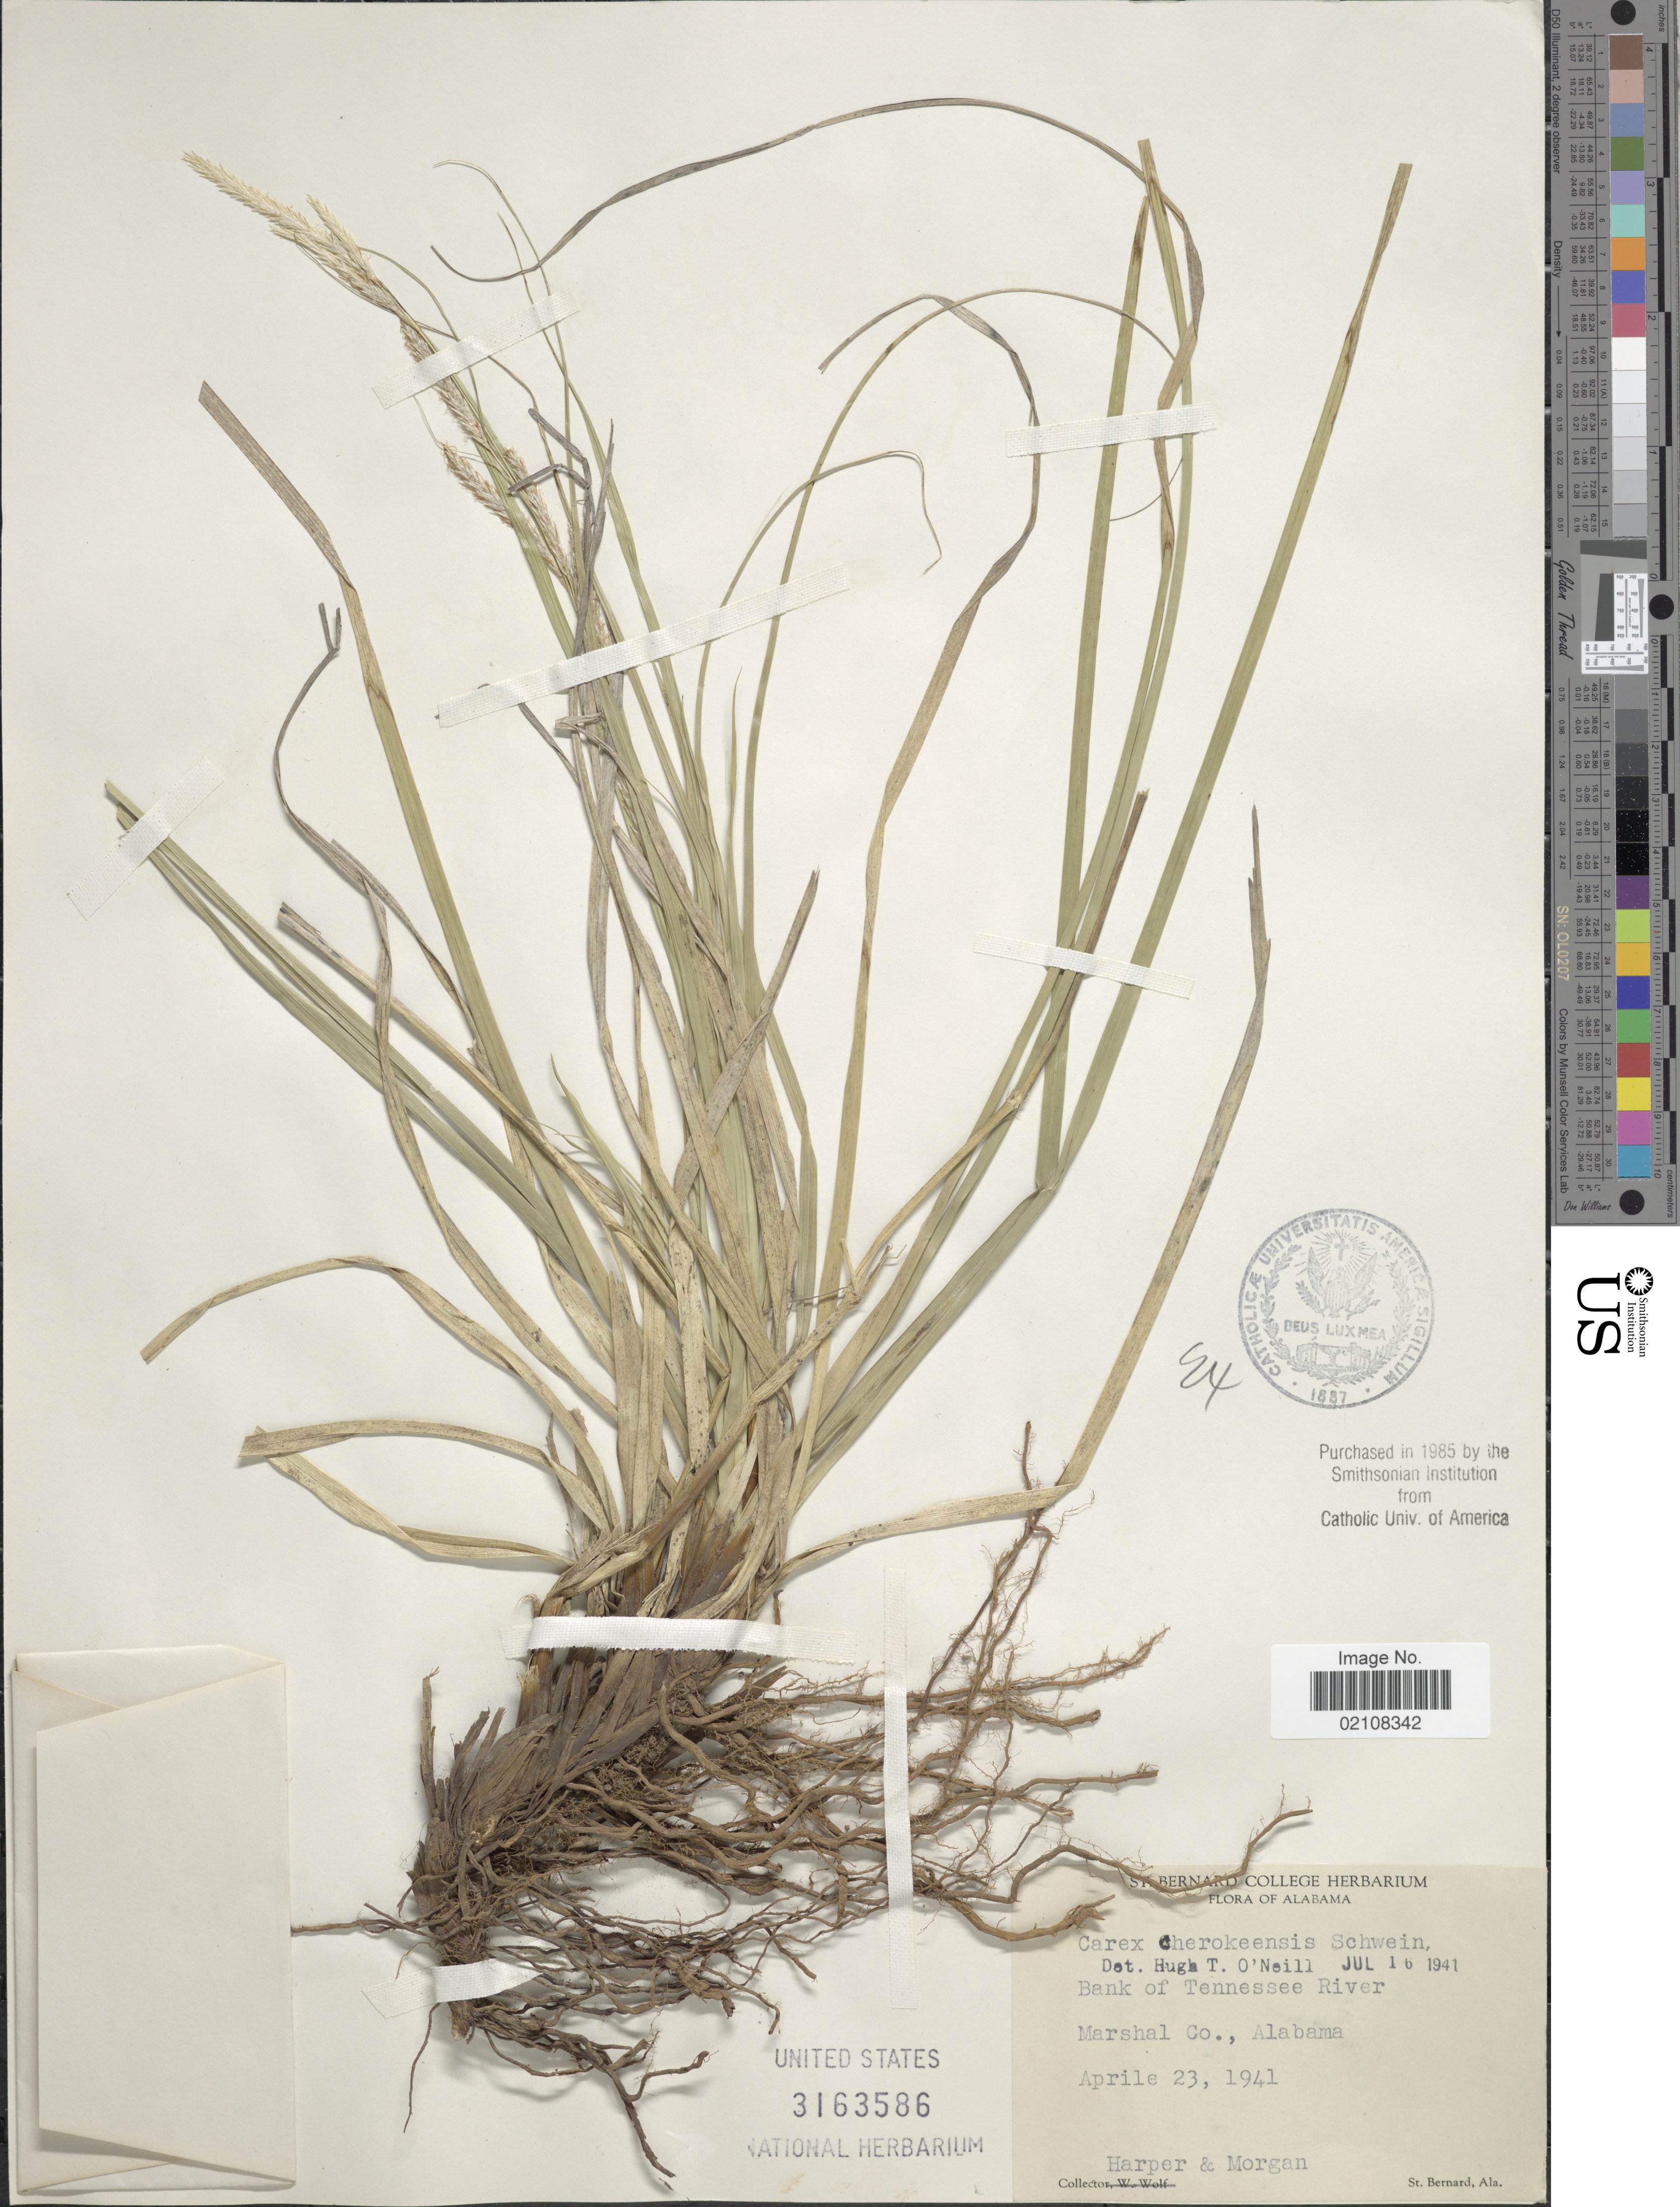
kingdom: Plantae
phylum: Tracheophyta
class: Liliopsida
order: Poales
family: Cyperaceae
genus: Carex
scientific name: Carex cherokeensis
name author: Schwein.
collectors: -- Harper & -. Morgan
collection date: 1941-04-23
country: United States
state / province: Alabama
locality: Bank of Tennessee River, Marshal Co., Alabama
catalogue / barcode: US 3163586